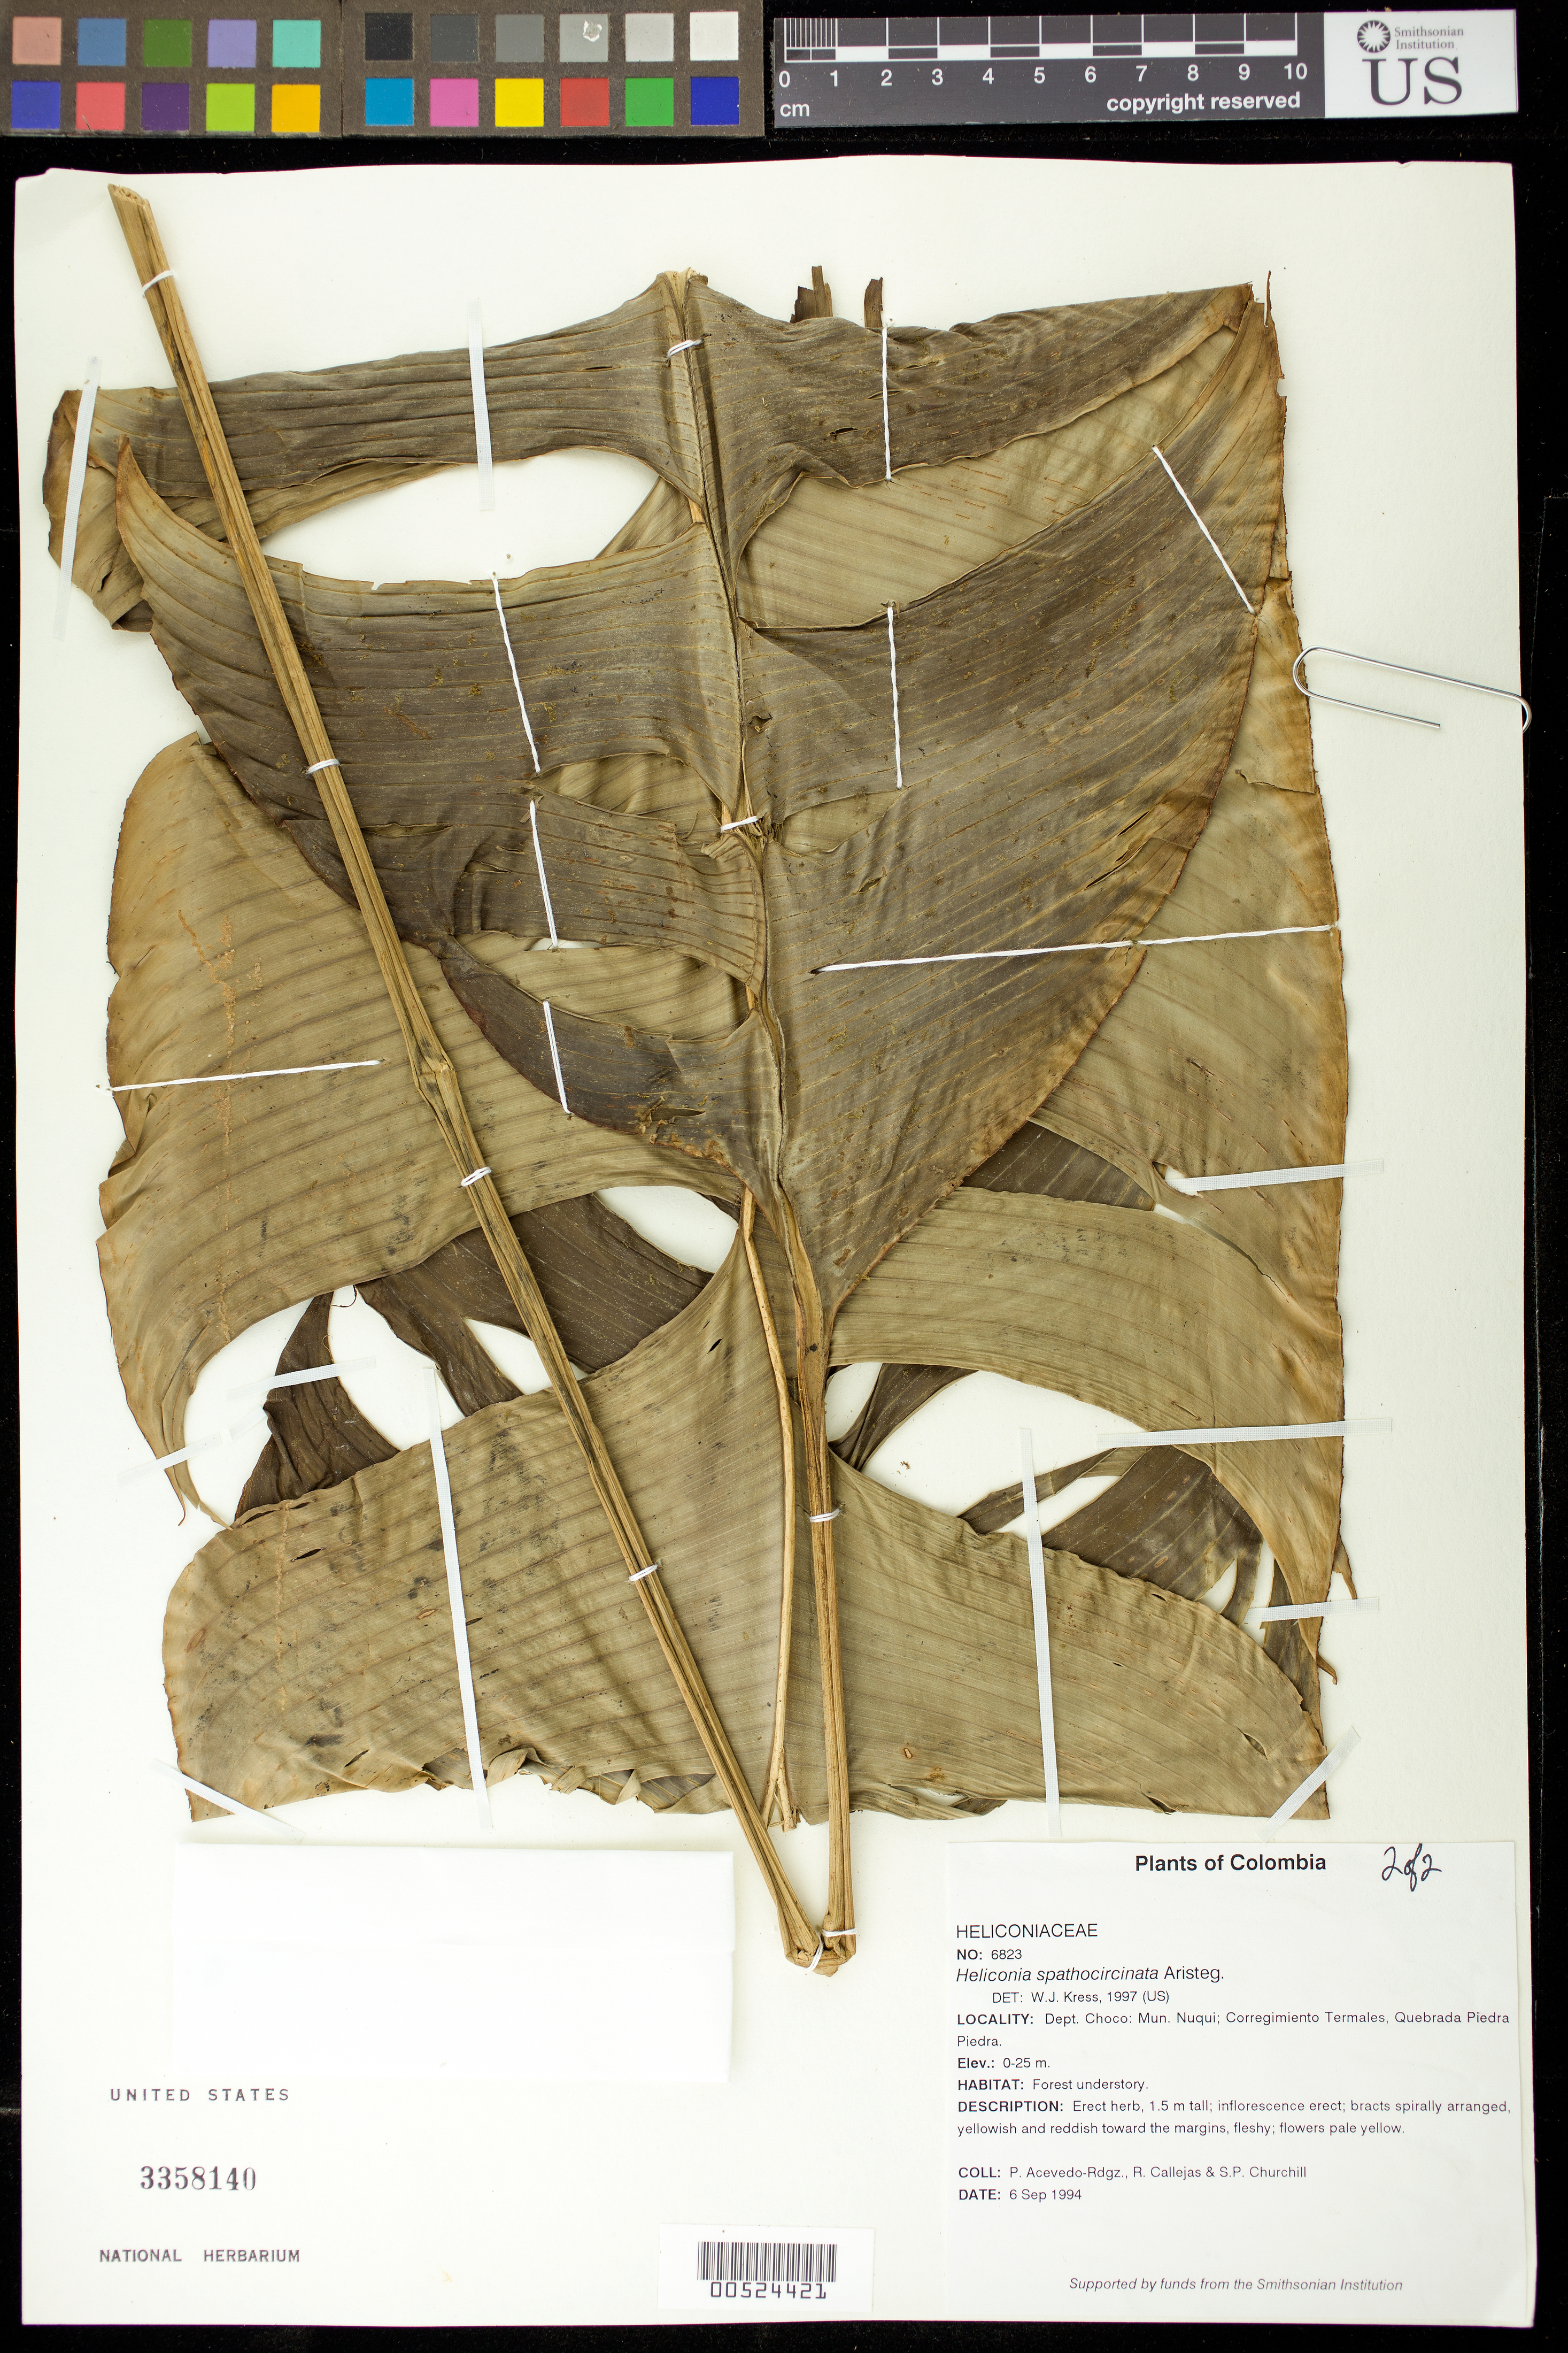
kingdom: Plantae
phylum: Tracheophyta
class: Liliopsida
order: Zingiberales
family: Heliconiaceae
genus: Heliconia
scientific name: Heliconia spathocircinata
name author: Aristeg.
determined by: Kress, W. J., (US), Smithsonian Institution - National Museum of Natural History (UNITED STATES)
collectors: P. Acevedo-Rodr., R. Callejas & S. Churchill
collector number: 6823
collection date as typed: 06 Sep 1994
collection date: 1994-09-06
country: Colombia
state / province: Chocó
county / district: Nuqui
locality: Depart. Choco; Mun. Nuqui; Corregimiento Termales. Quebrada Piedra Piedra.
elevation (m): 0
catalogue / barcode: US 3358140